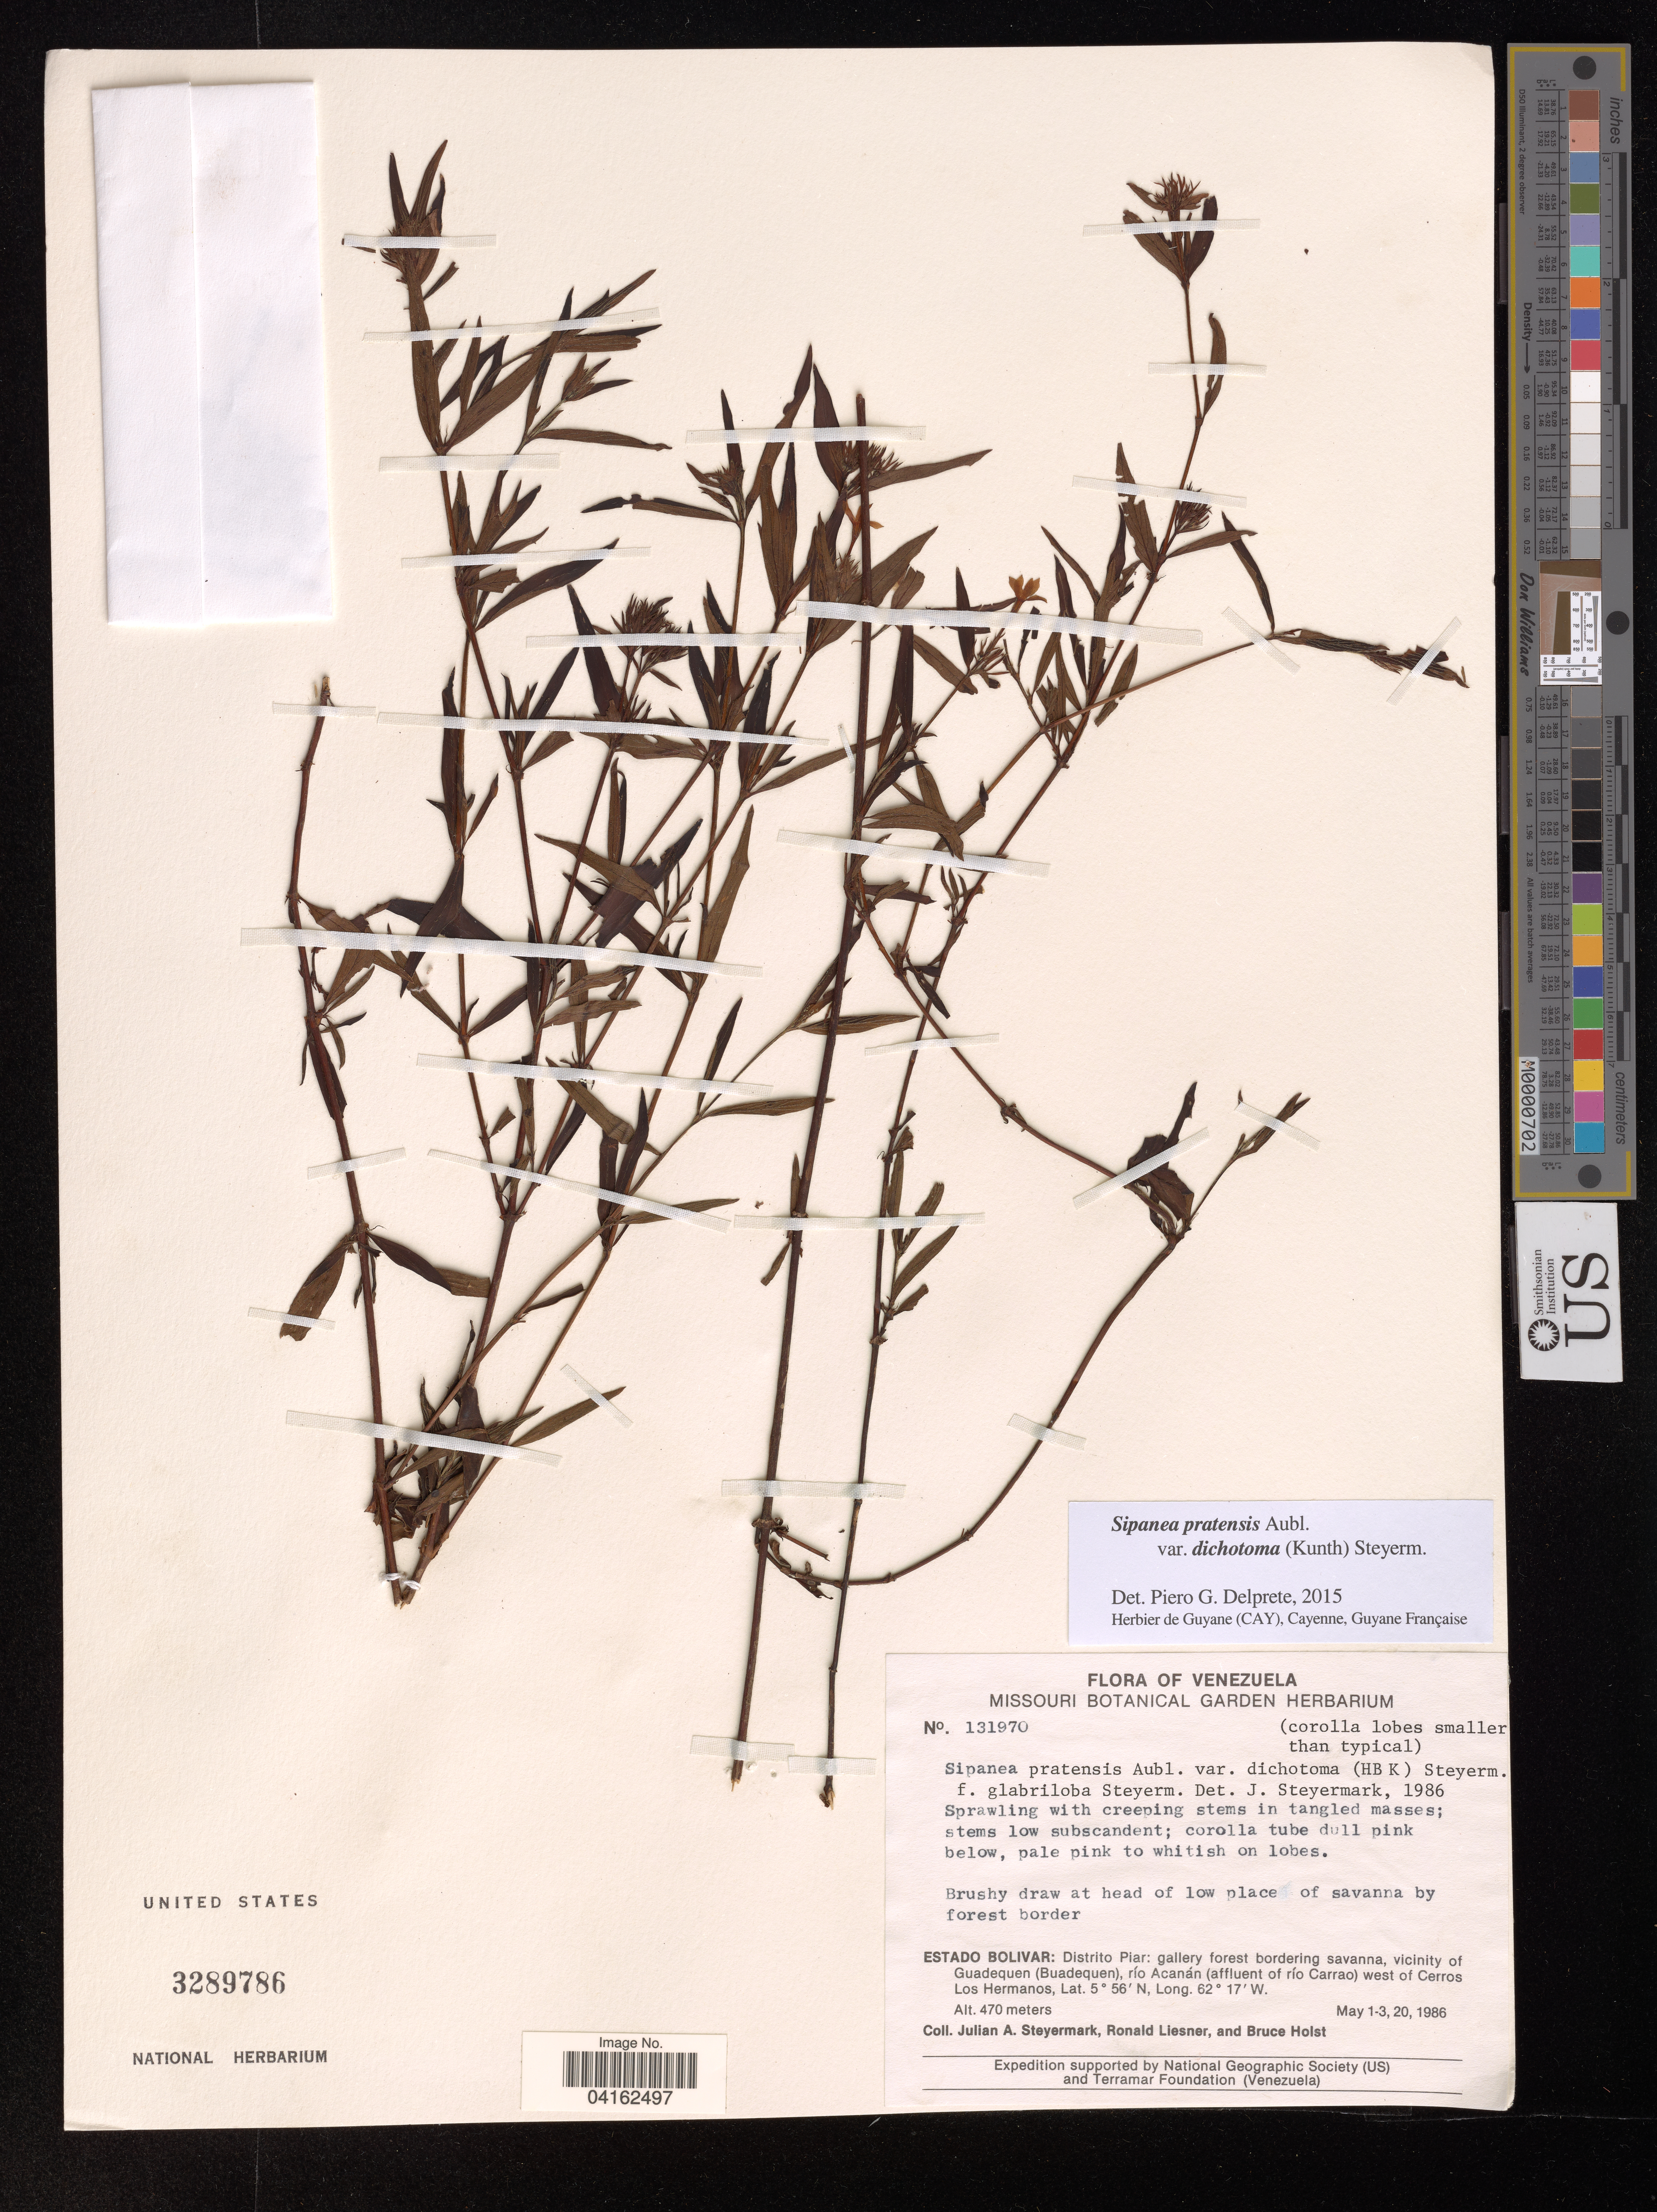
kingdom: Plantae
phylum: Tracheophyta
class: Magnoliopsida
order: Gentianales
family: Rubiaceae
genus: Sipanea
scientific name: Sipanea pratensis var. dichotoma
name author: (Kunth) Steyerm.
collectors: J. Steyermark, R. L. Liesner & B. Holst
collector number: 131970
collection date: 1986-03-01/1986-03-20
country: Venezuela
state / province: Bolivar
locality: Distrito Piar: gallery forest bordering savanna, vicinity of Guadequen (Buadequen), río Acanán (affluent of río Carrao) west of Cerros Los Hermanos.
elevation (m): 470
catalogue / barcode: US 3289786